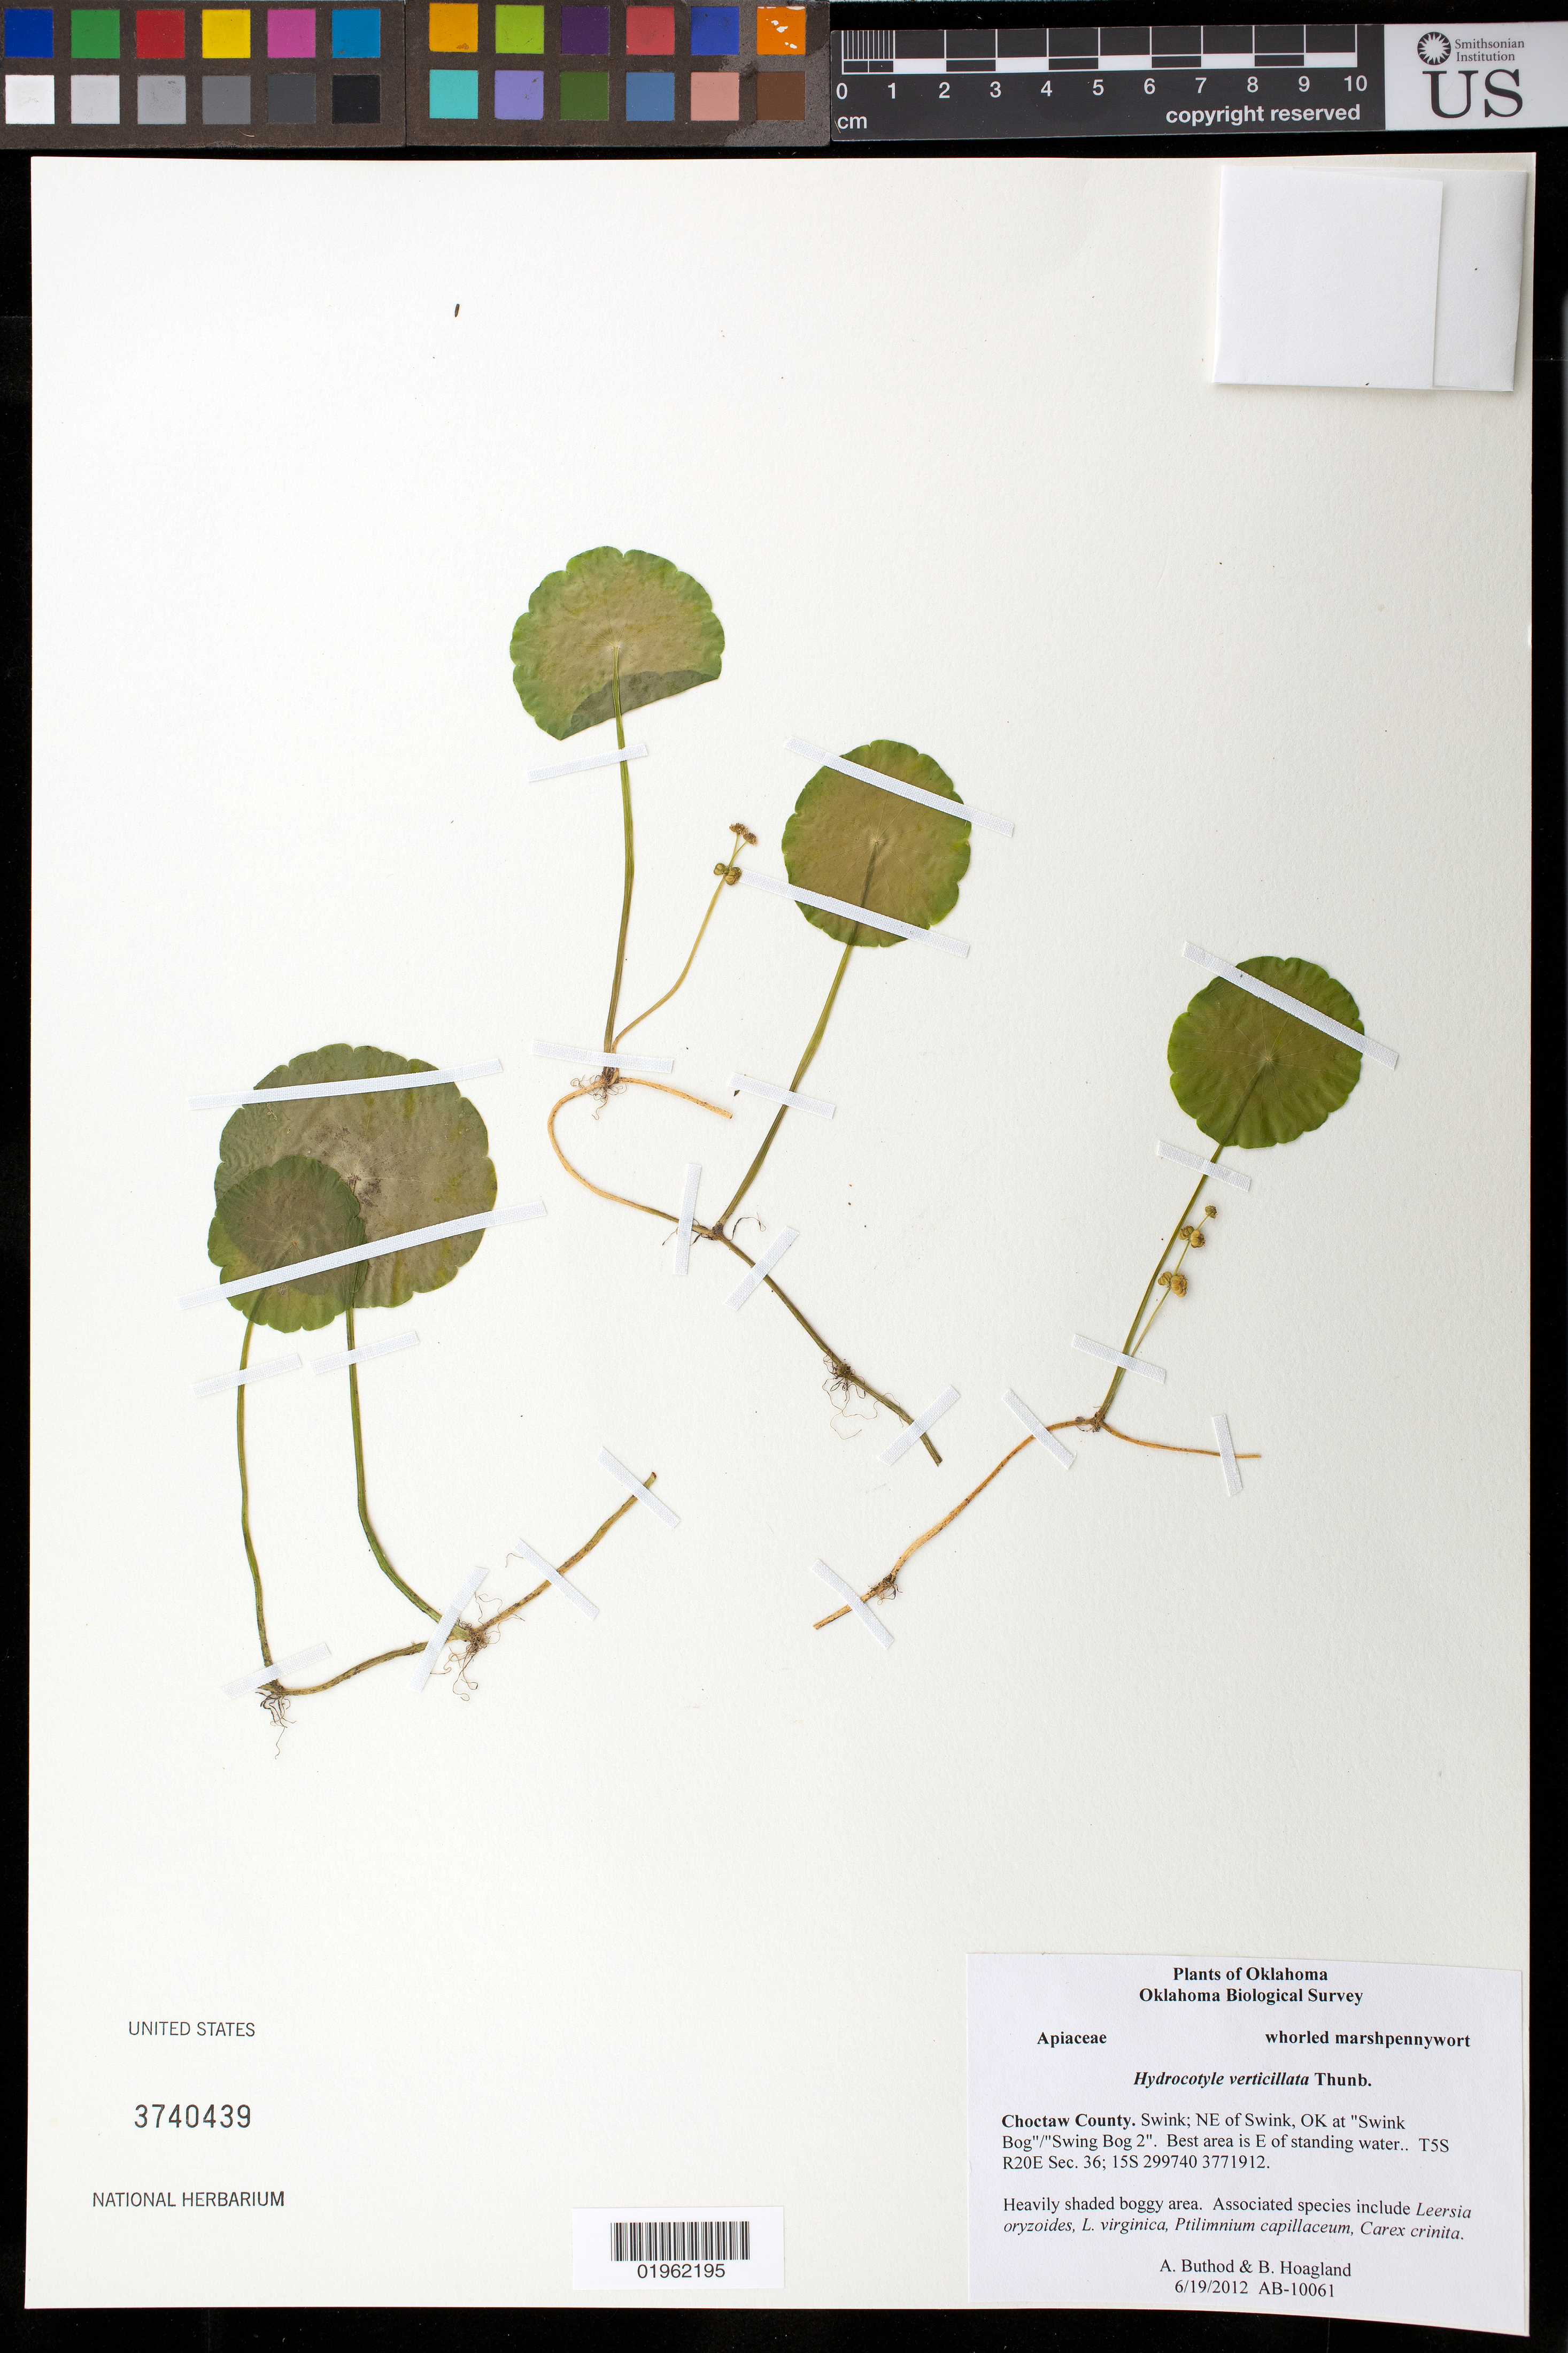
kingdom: Plantae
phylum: Tracheophyta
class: Magnoliopsida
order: Apiales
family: Araliaceae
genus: Hydrocotyle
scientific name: Hydrocotyle verticillata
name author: Thunb.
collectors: A. Buthod & B. Hoagland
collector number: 10061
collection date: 2012-06-19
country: United States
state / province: Oklahoma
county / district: Choctaw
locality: Swink; NE of Swink OK at Swink Bog/Swing Bog 2. E of standing water. T5S R20E., Sec 36.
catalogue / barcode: US 3740439